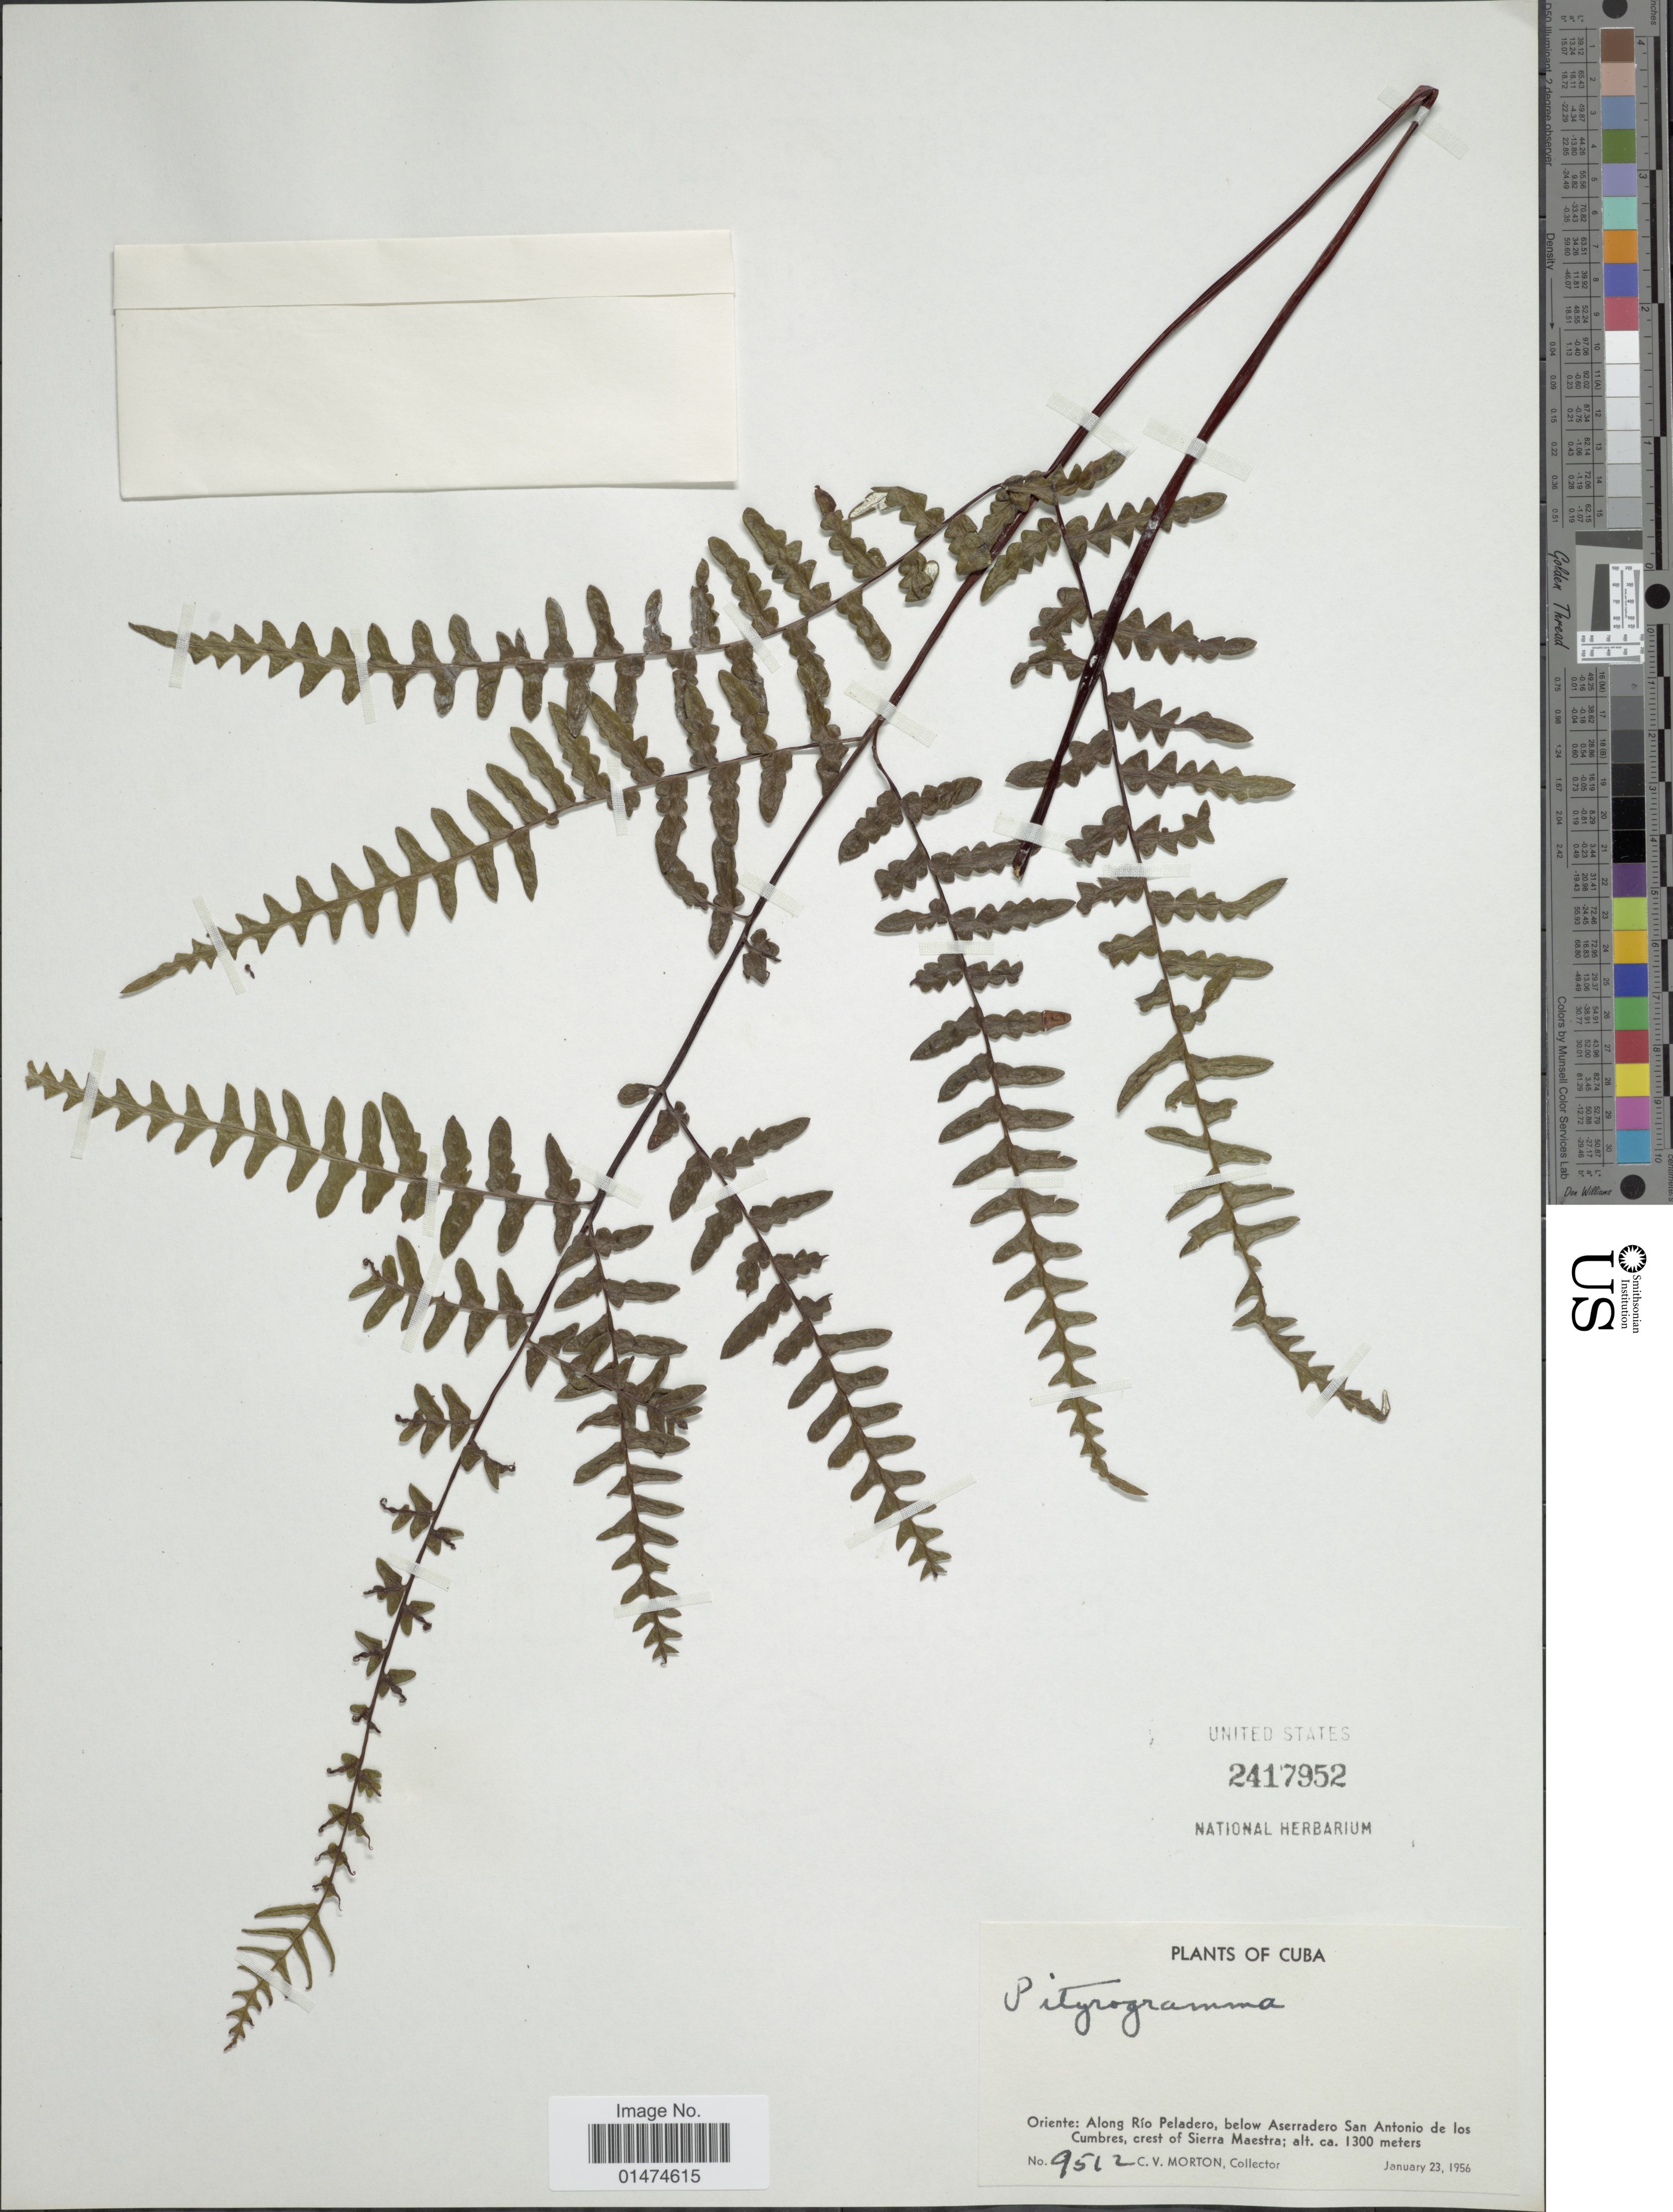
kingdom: Plantae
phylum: Tracheophyta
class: Polypodiopsida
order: Polypodiales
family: Pteridaceae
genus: Pityrogramma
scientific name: Pityrogramma sp.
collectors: C. V. Morton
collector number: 9512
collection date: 1956-01-23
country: Cuba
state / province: Oriente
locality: Along Rio Peladero, below Aserradero San Antonio de los Cumbres, crest of Sierra Maestra.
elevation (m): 1300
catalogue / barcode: US 2417952